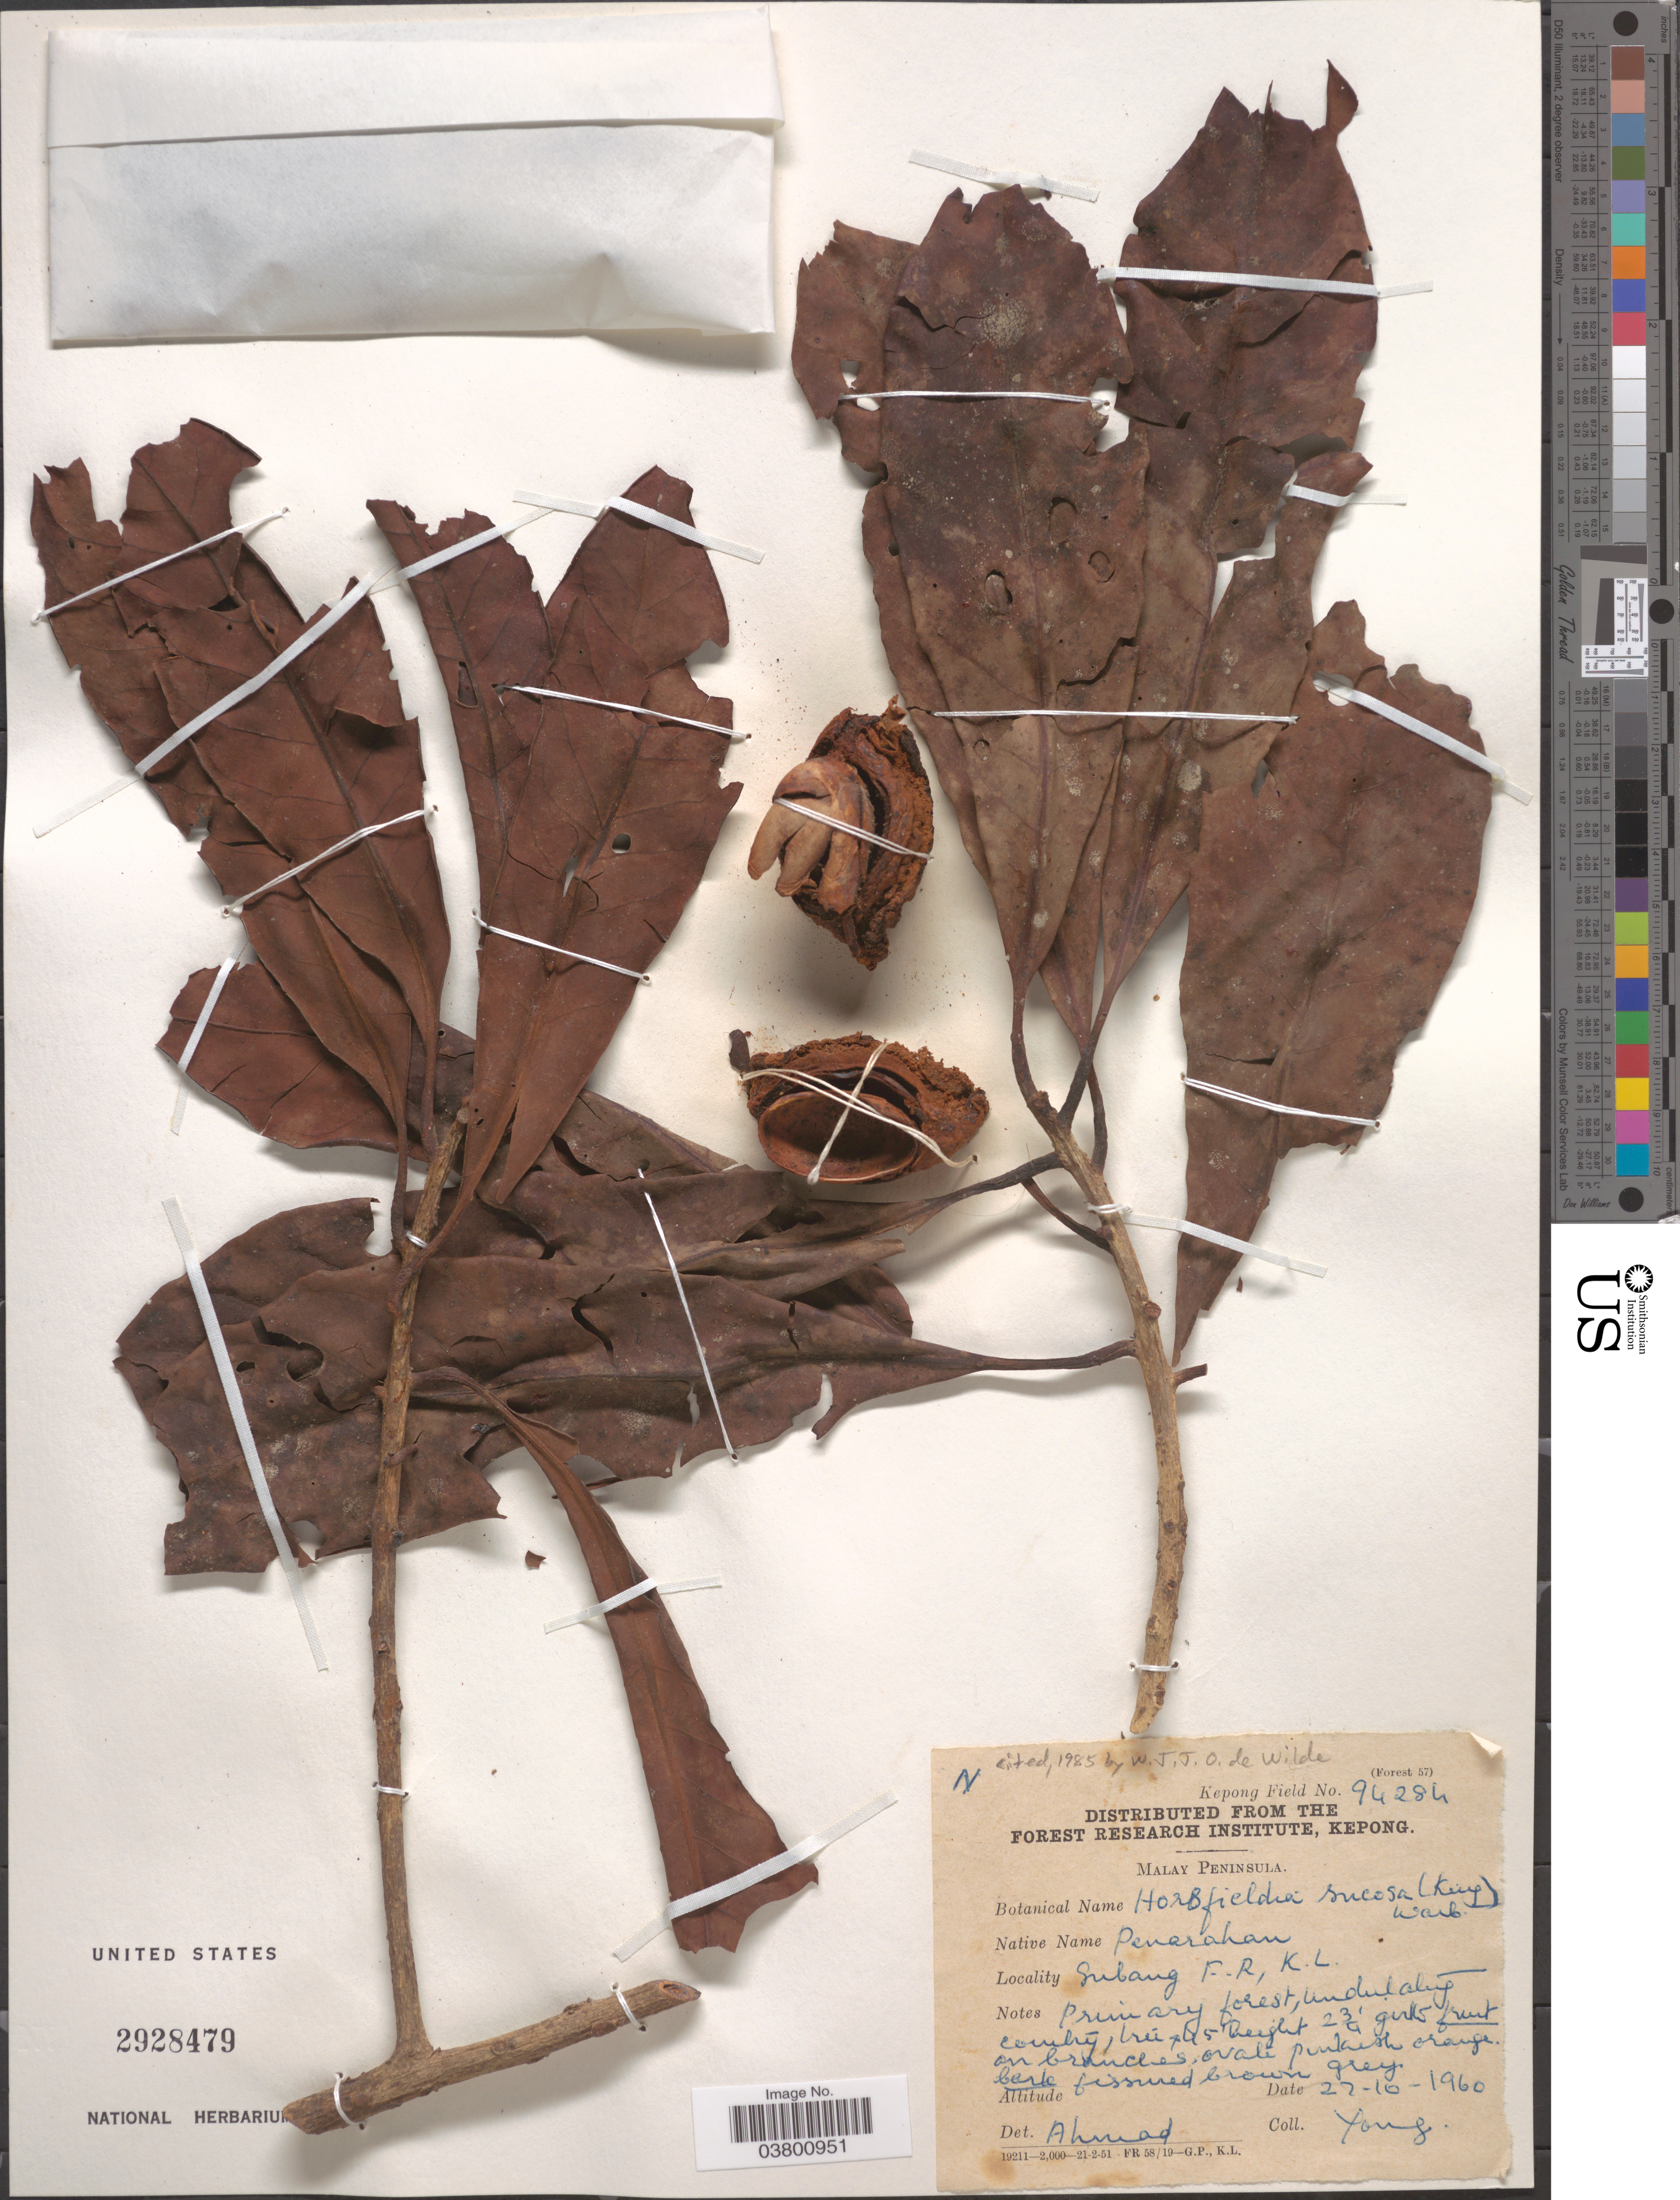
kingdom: Plantae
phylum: Tracheophyta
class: Magnoliopsida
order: Magnoliales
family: Myristicaceae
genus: Horsfieldia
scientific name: Horsfieldia sucosa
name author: Warb.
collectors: -. Yong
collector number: Kepong Field 94284*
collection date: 1960-10-27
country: Malaysia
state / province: Kuala Lumpur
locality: Malay Peninsula. Subang, F.R., K.L.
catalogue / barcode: US 2928479